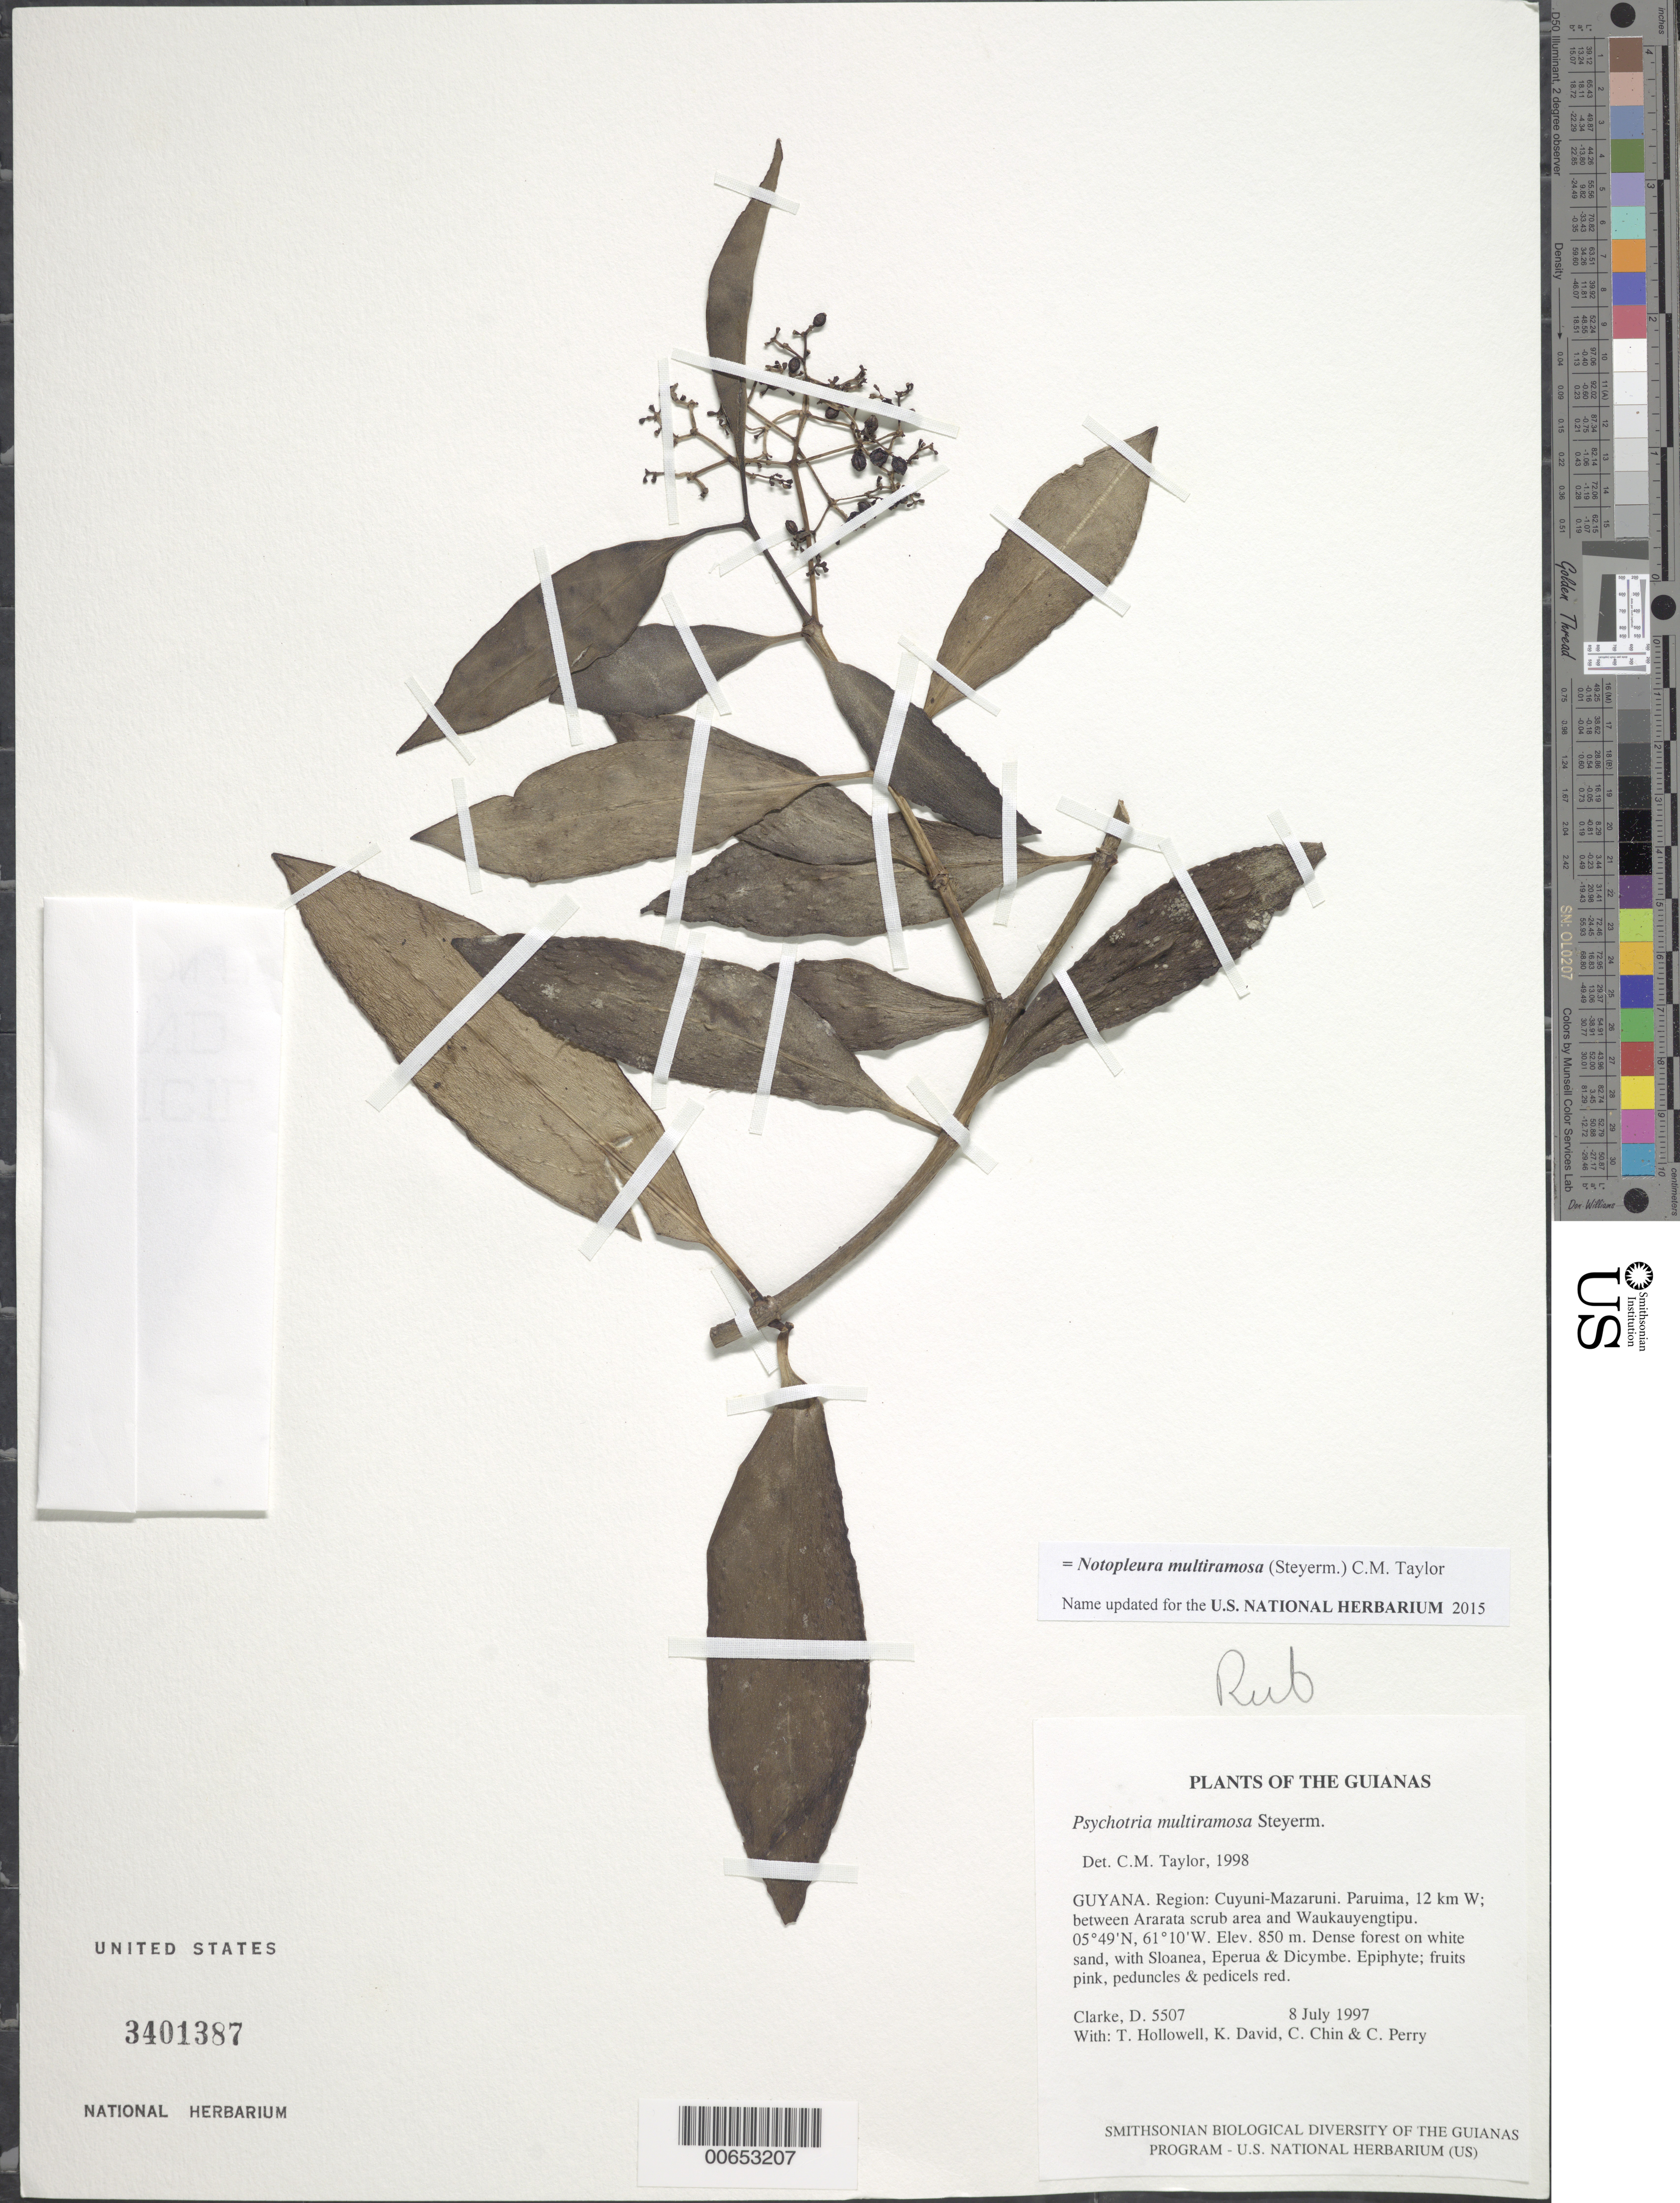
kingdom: Plantae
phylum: Tracheophyta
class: Magnoliopsida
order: Gentianales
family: Rubiaceae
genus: Psychotria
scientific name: Psychotria multiramosa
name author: Steyerm.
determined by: Taylor, Charlotte M.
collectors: H. D. Clarke, T. Hollowell, K. David, C. Chin & C. Perry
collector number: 5507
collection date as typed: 8 July 1997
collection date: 1997-07-08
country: Guyana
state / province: Cuyuni-Mazaruni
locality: Paruima, 12 km W; between Ararata scrub area and Waukauyengtipu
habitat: Dense forest on white sand, with Sloanea, Eperua & Dicymbe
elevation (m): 850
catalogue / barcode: US 3401387